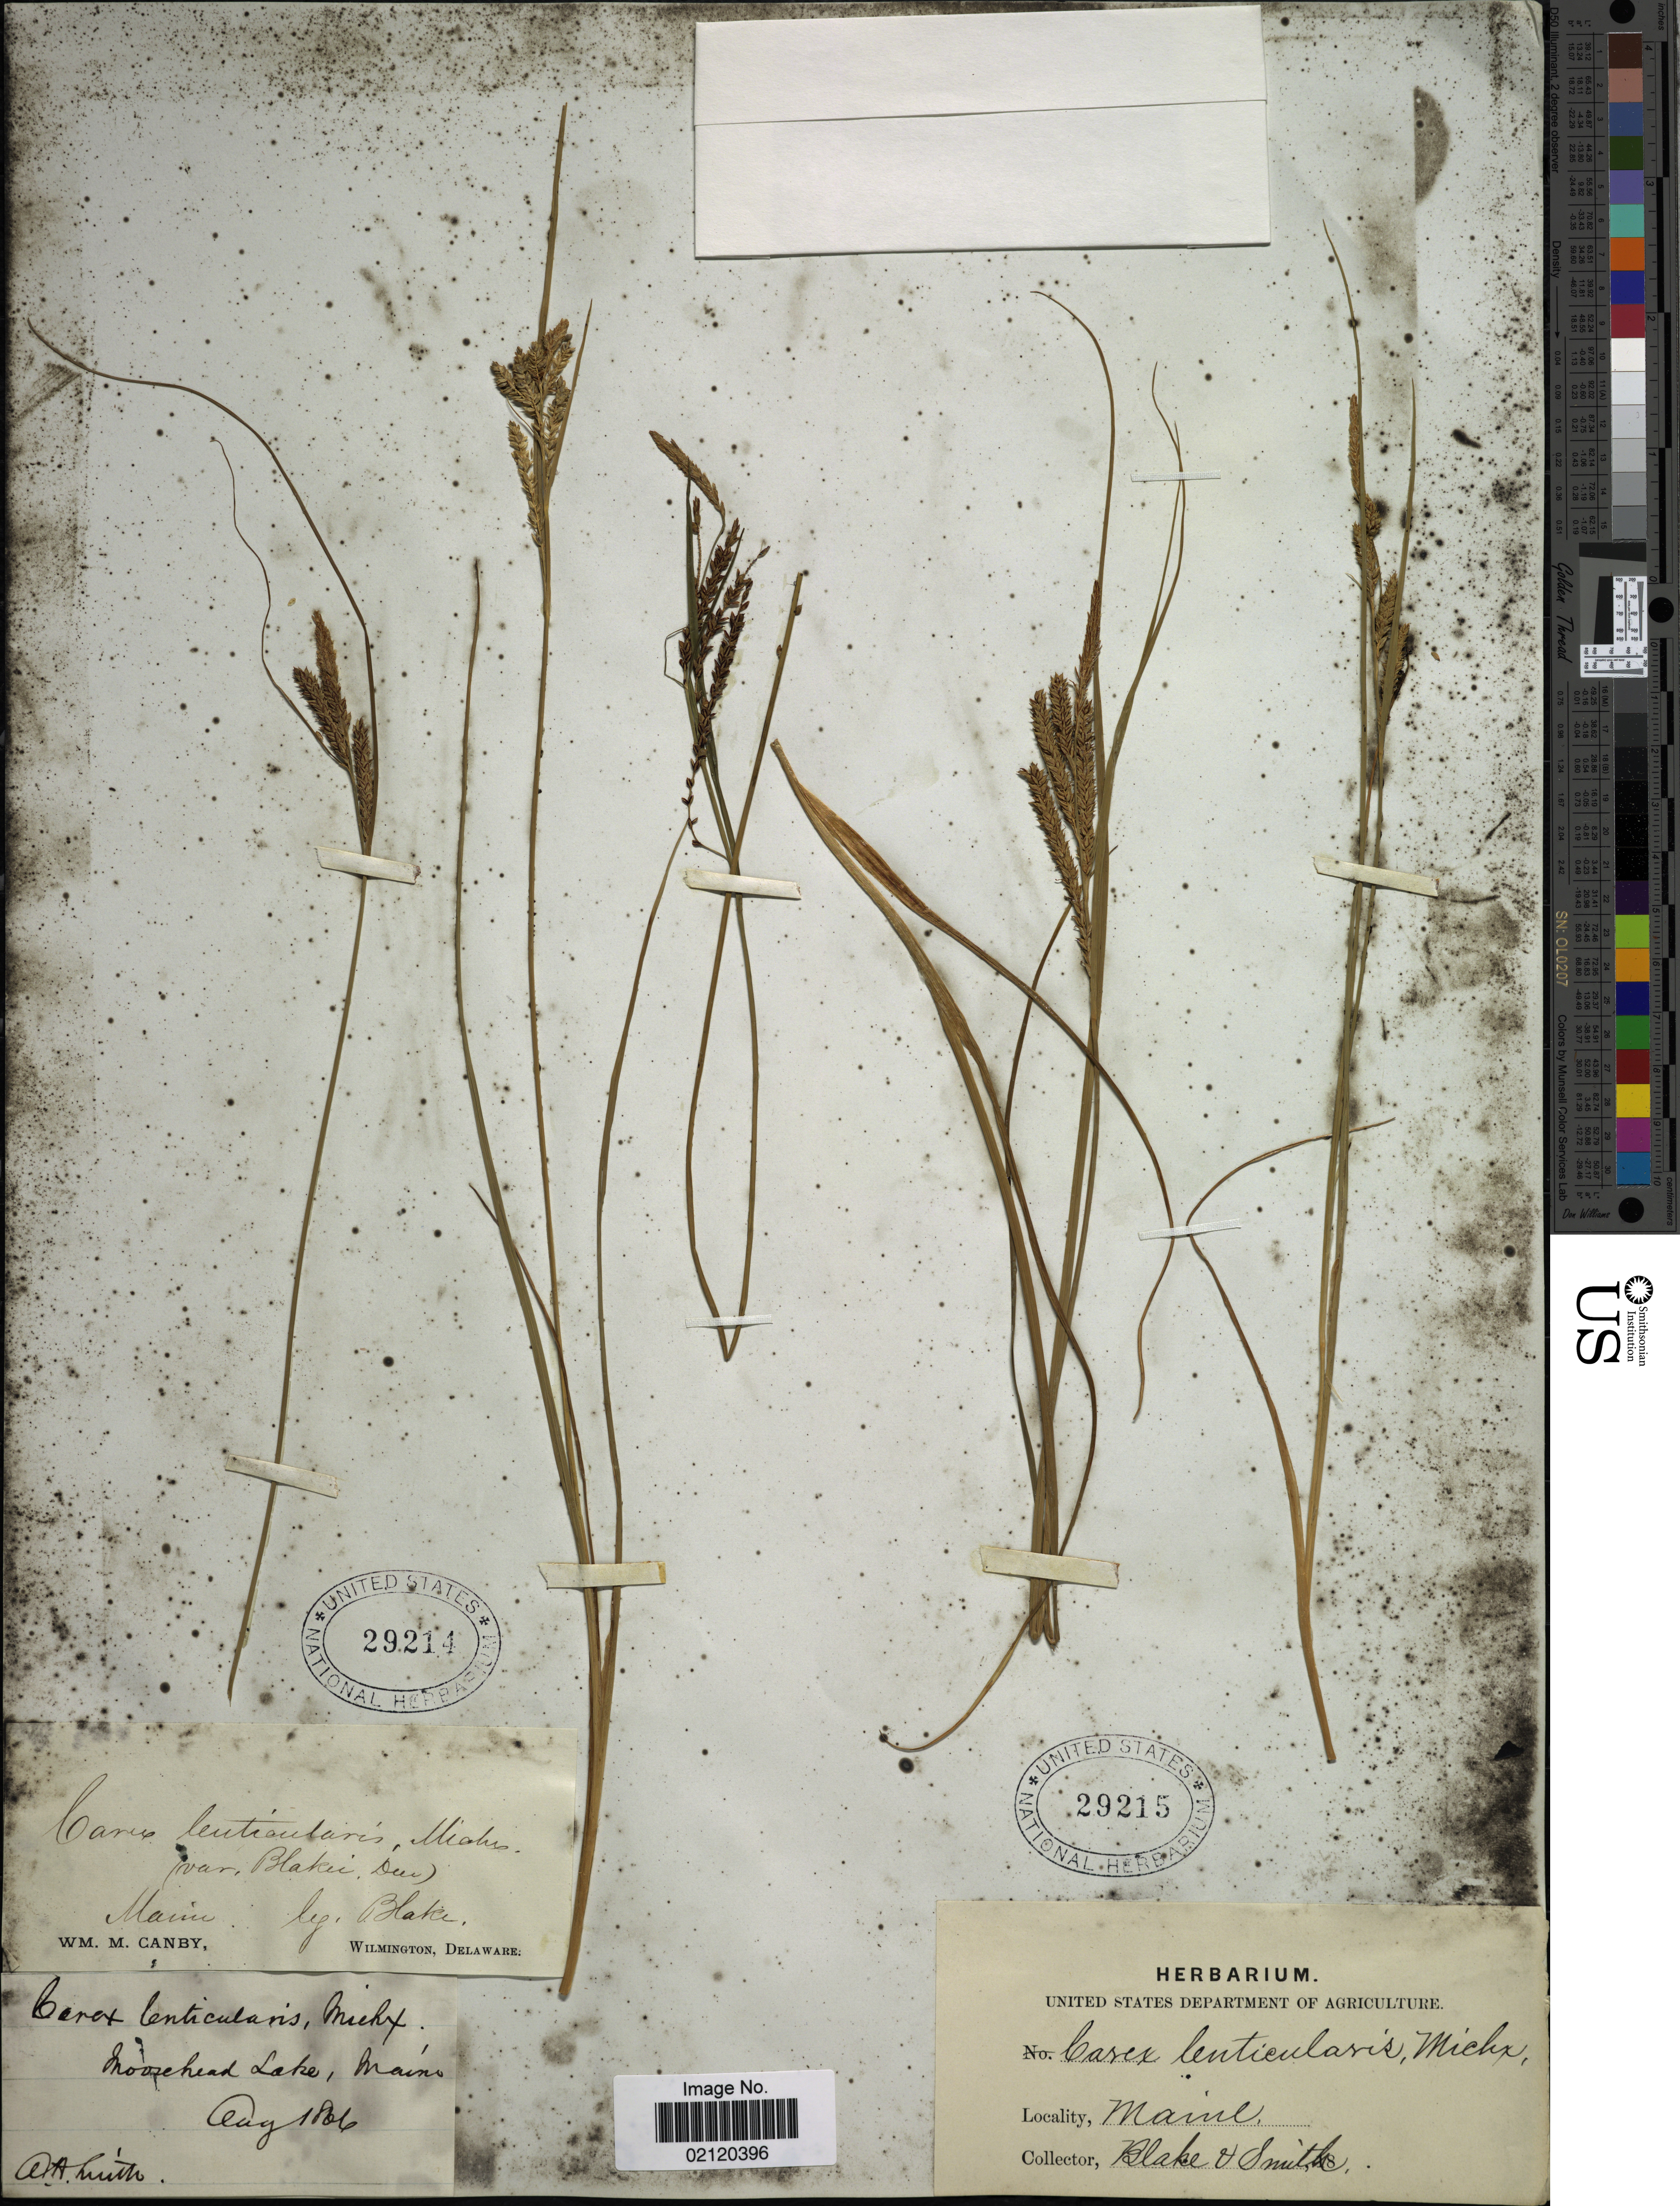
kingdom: Plantae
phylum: Tracheophyta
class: Liliopsida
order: Poales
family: Cyperaceae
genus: Carex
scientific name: Carex lenticularis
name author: Michx.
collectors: -- Blake & -- Smith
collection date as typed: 18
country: United States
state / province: Maine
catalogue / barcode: US 29215-2